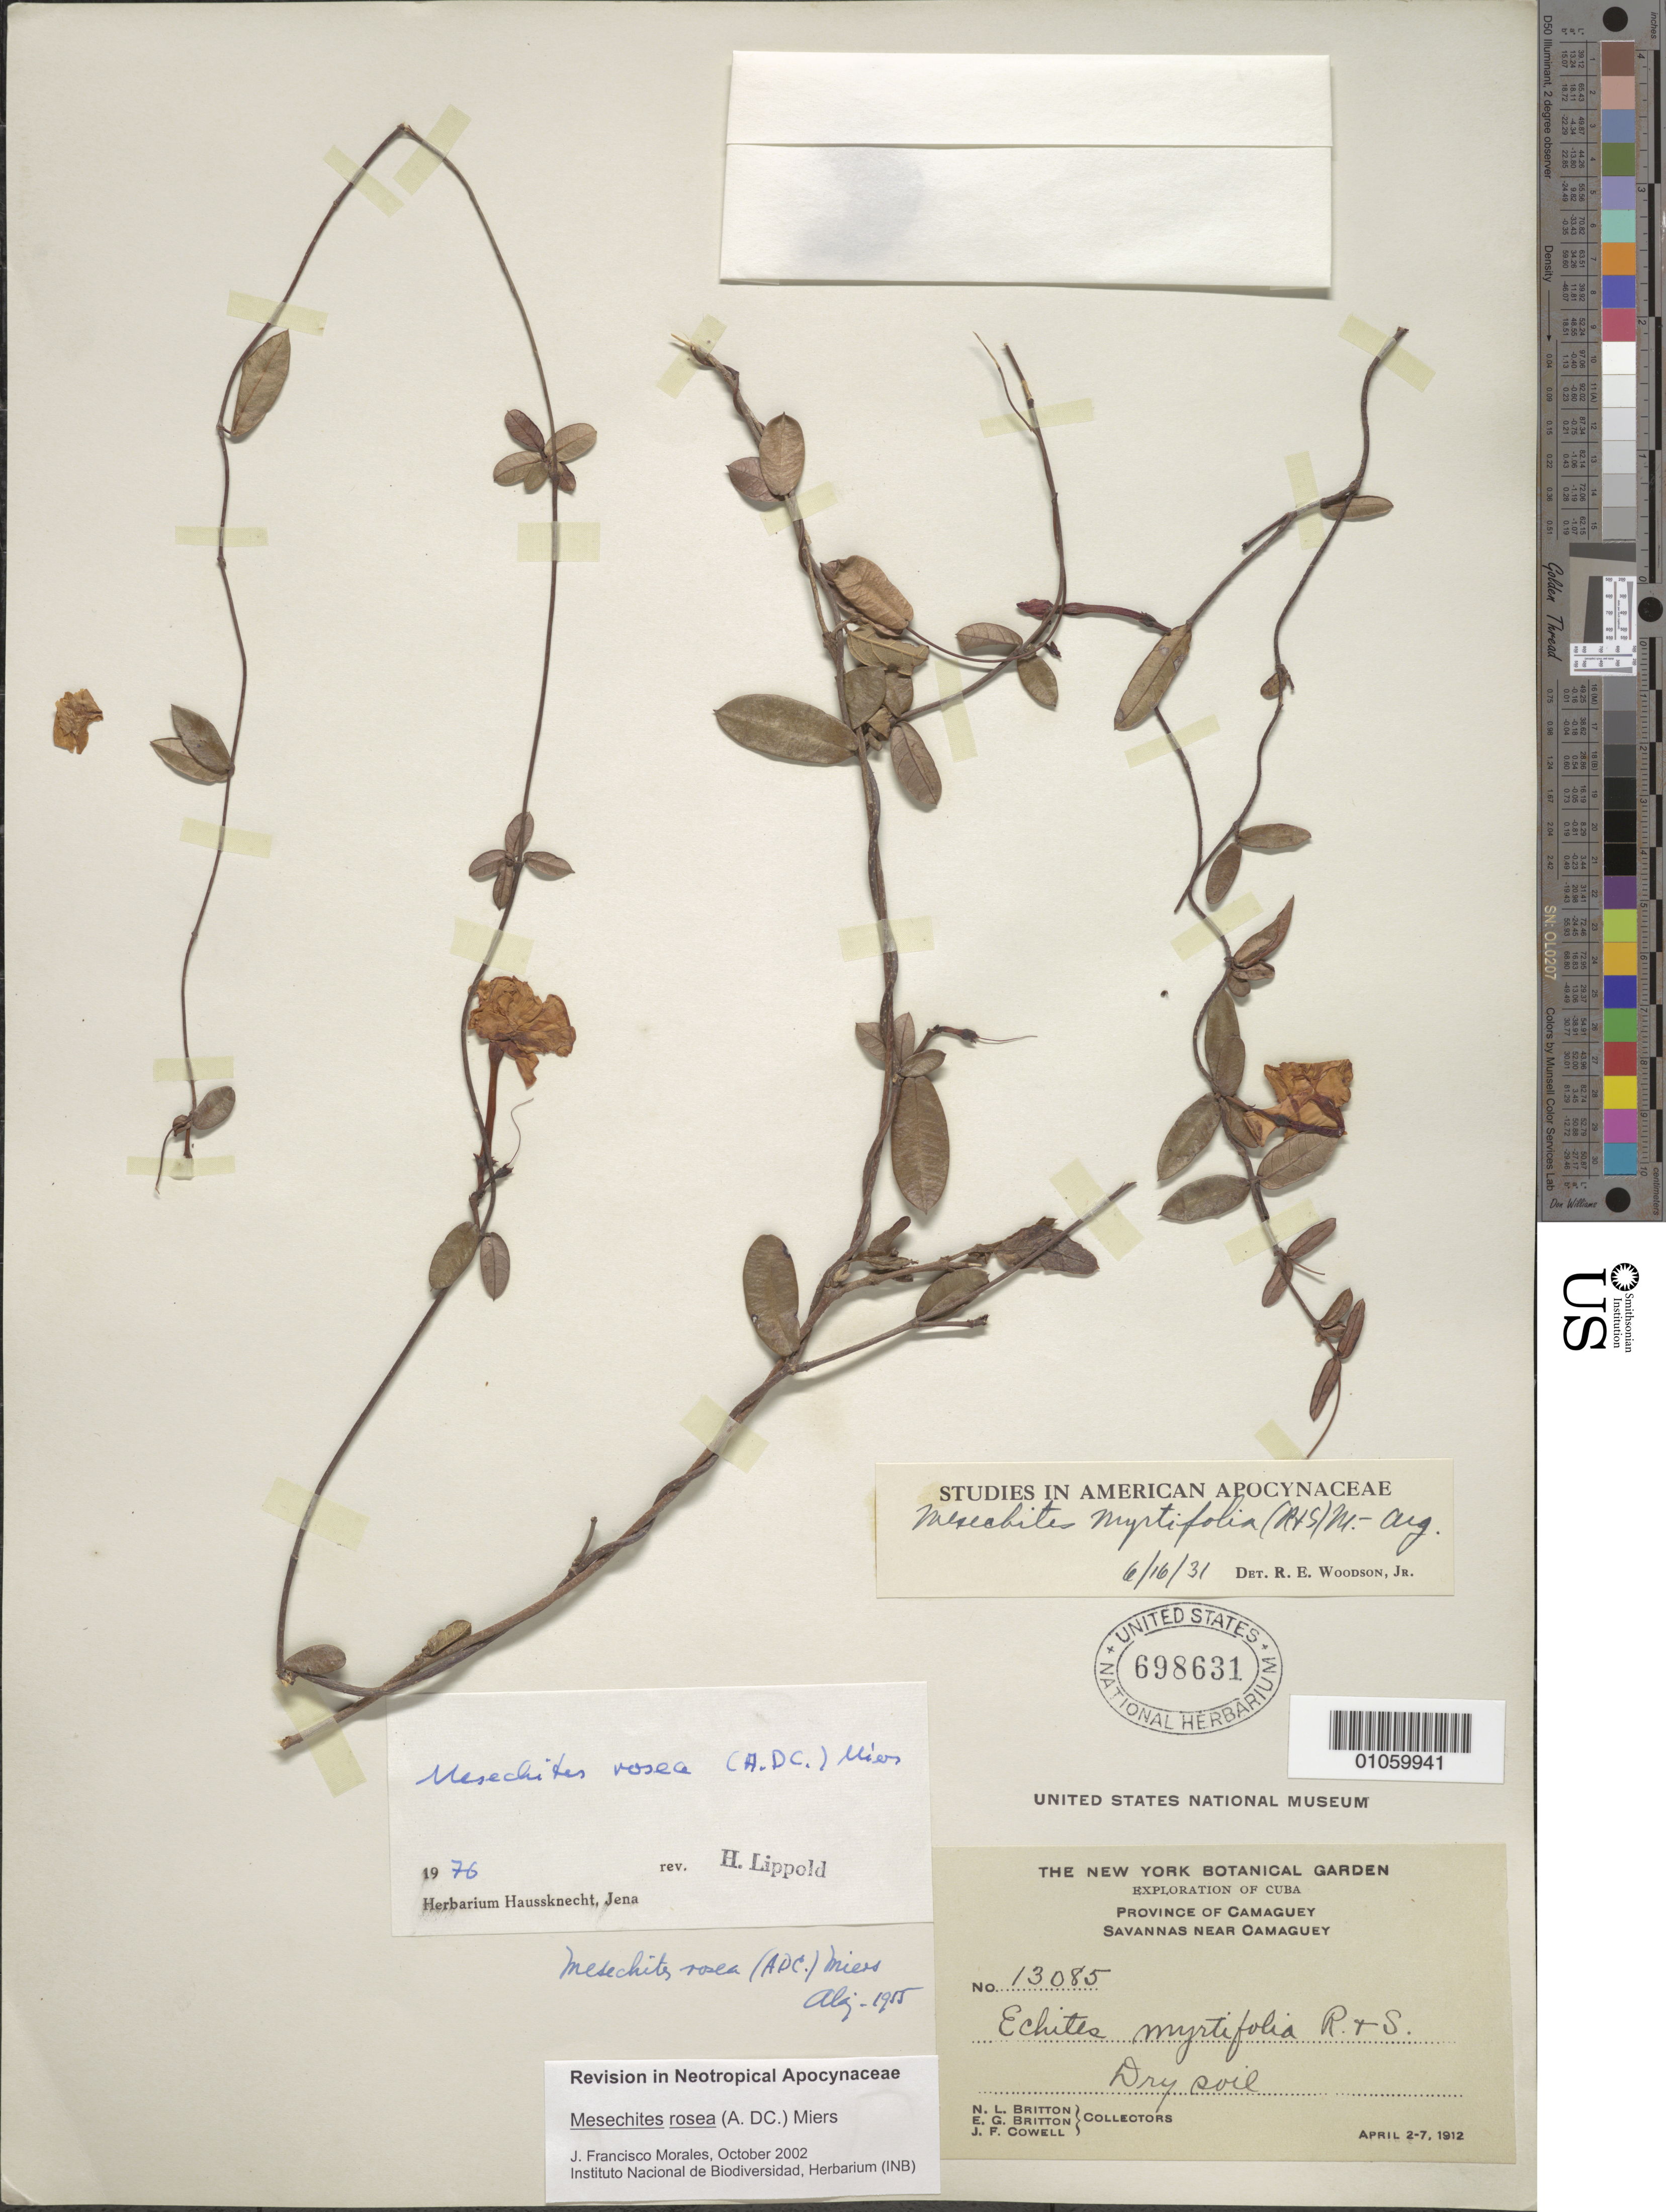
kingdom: Plantae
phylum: Tracheophyta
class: Magnoliopsida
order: Gentianales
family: Apocynaceae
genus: Mesechites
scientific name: Mesechites roseus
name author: (A. DC.) Miers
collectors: N. Britton, E. G. Britton & J. F. Cowell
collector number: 13085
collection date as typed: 02 Apr 1912 to 07 Apr 1912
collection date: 1912-04-02/1912-04-07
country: Cuba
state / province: Camagüey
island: Cuba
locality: Savannas near Camaguey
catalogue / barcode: US 698631